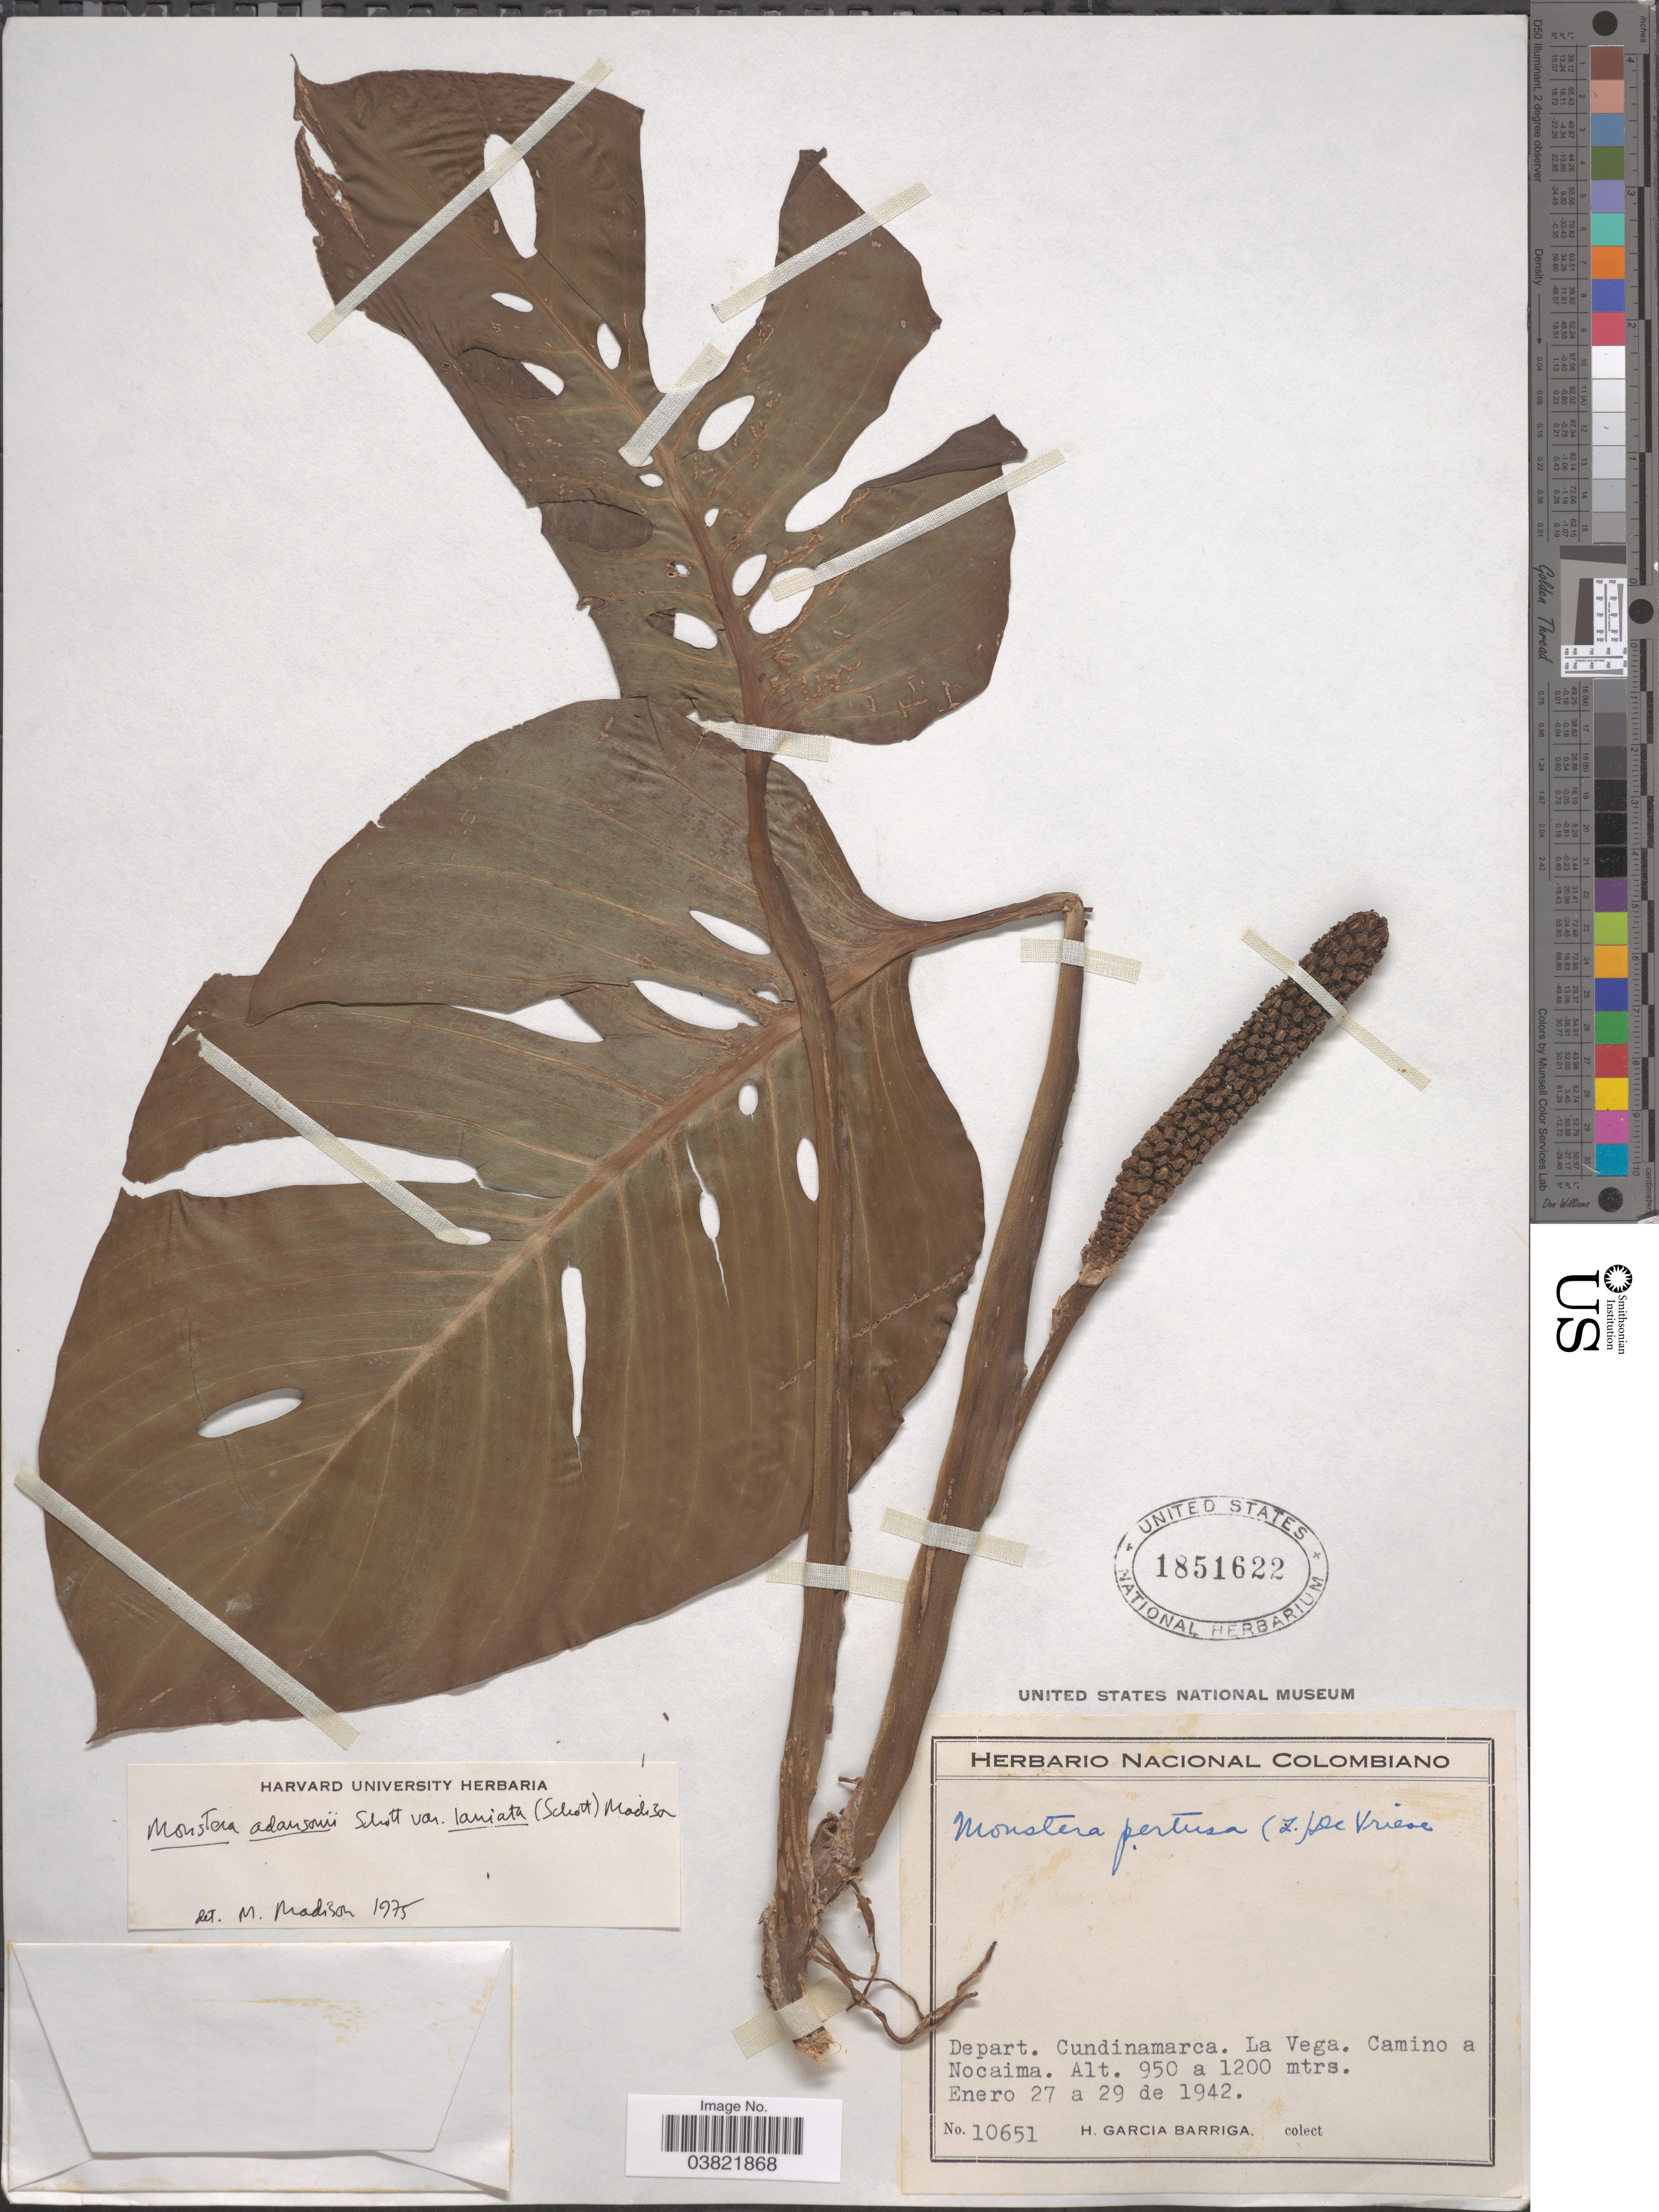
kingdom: Plantae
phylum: Tracheophyta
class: Liliopsida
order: Alismatales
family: Araceae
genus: Monstera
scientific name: Monstera adansonii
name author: Schott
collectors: H. García Barriga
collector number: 10651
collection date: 1942-01-27/1942-01-29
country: Colombia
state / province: Cundinamarca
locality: Depart. Cundinamarca. La Vega. Camino a Nocaima.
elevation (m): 950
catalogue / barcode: US 1851622